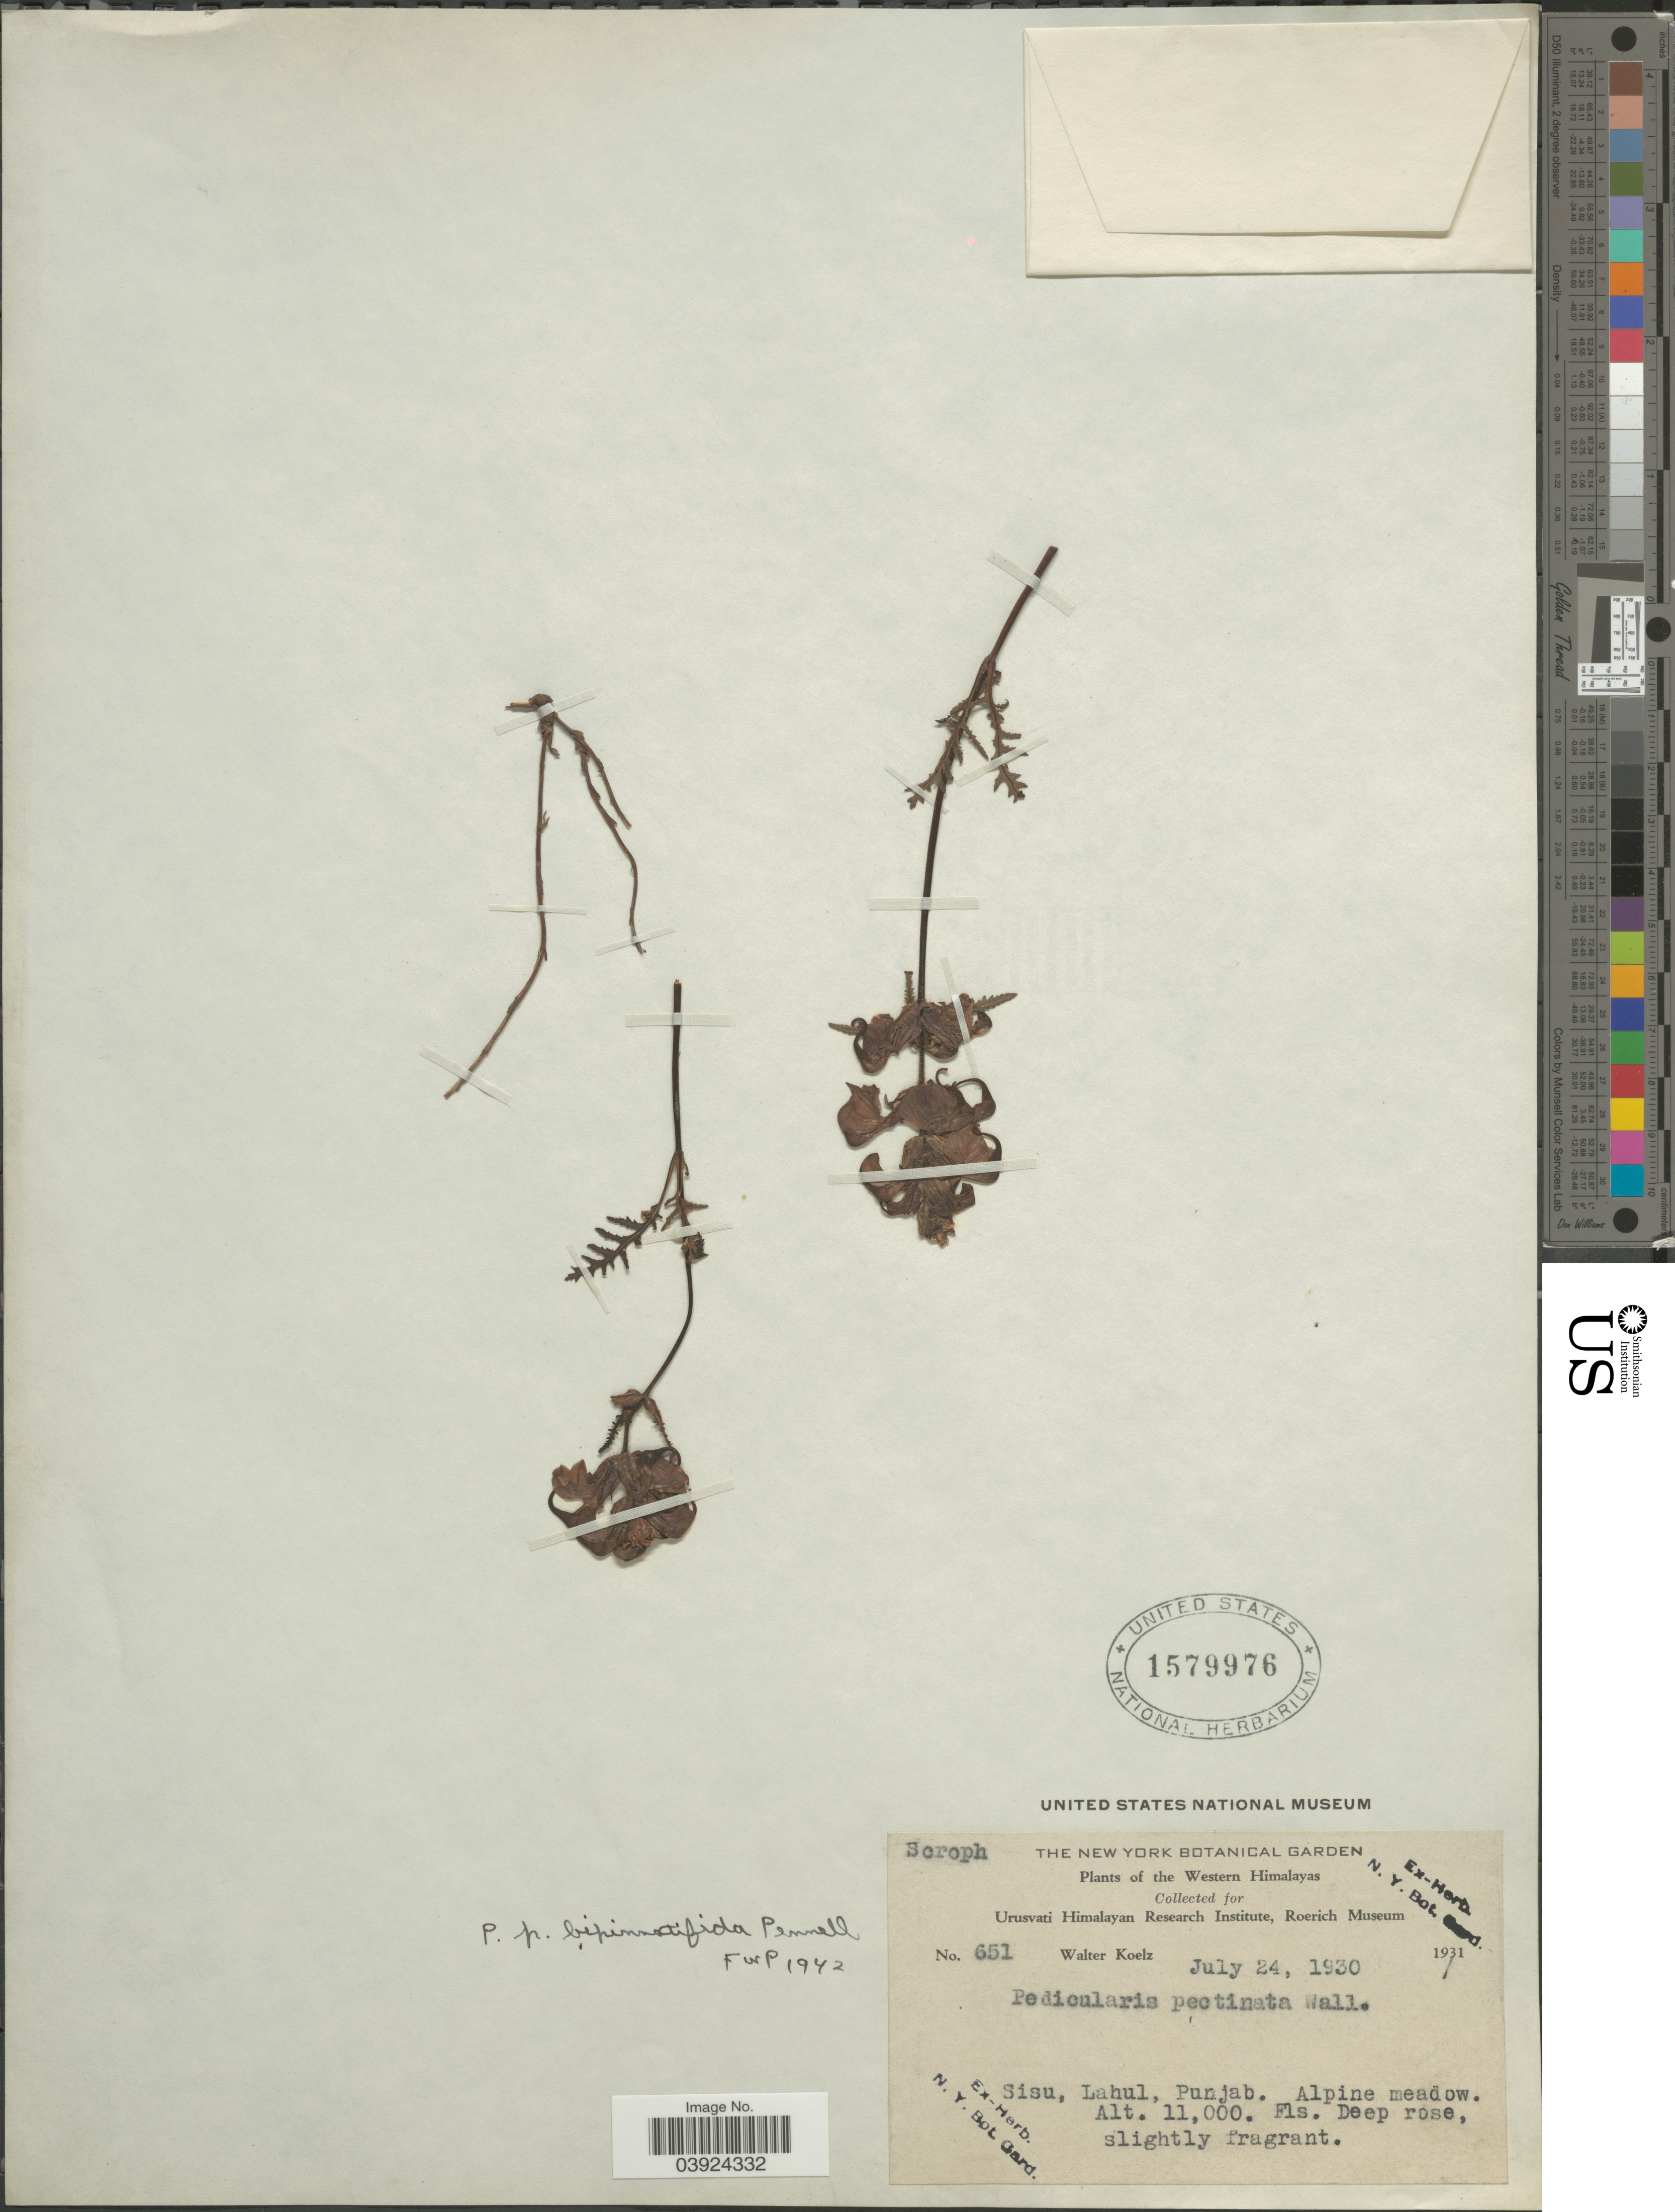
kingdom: Plantae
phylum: Tracheophyta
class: Magnoliopsida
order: Lamiales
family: Orobanchaceae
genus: Pedicularis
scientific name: Pedicularis bipinnatifida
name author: (Pennell) R.R. Mill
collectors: W. N. Koelz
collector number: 651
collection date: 1930-07-24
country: India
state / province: Punjab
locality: The Western Himalayas. Sisu, Lahul, Punjab.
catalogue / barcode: US 1579976